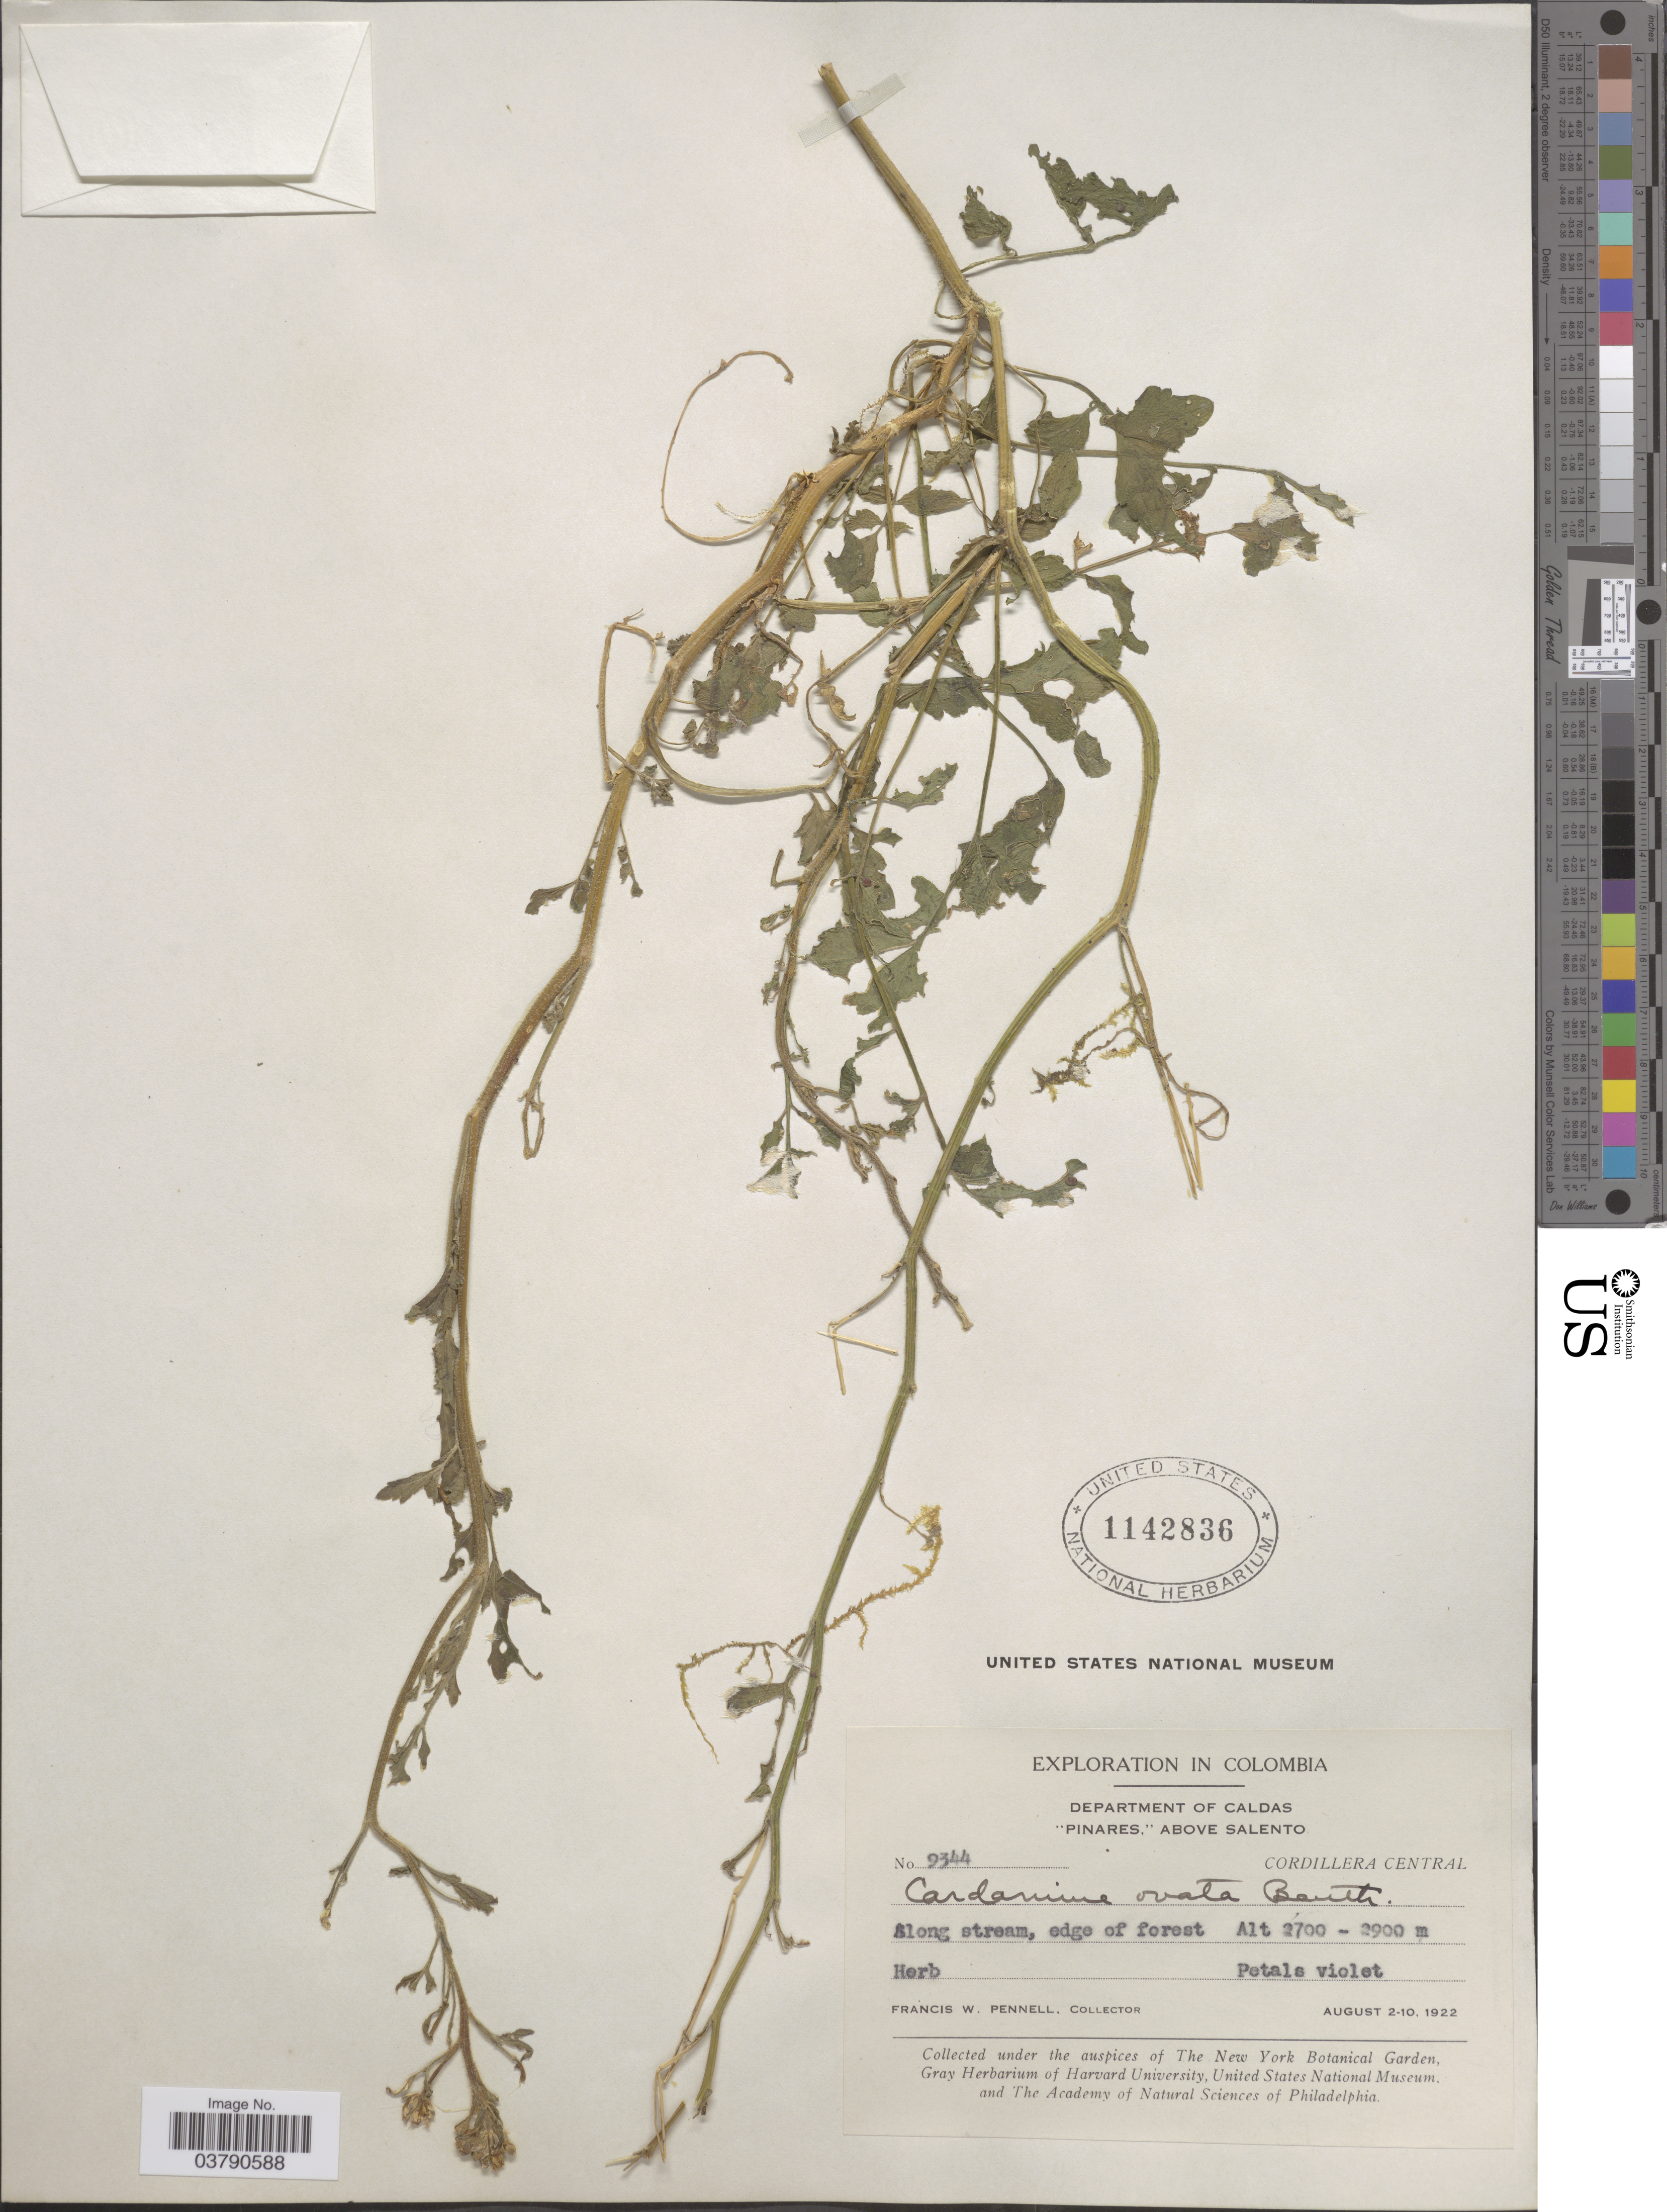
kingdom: Plantae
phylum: Tracheophyta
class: Magnoliopsida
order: Brassicales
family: Brassicaceae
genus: Cardamine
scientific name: Cardamine ovata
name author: Benth.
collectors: F. W. Pennell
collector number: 9344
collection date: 1922-08-02/1922-08-10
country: Colombia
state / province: Caldas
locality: Department of Caldas. "Pinares," above Salento. Cordillera Central.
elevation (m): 2700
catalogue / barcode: US 1142836